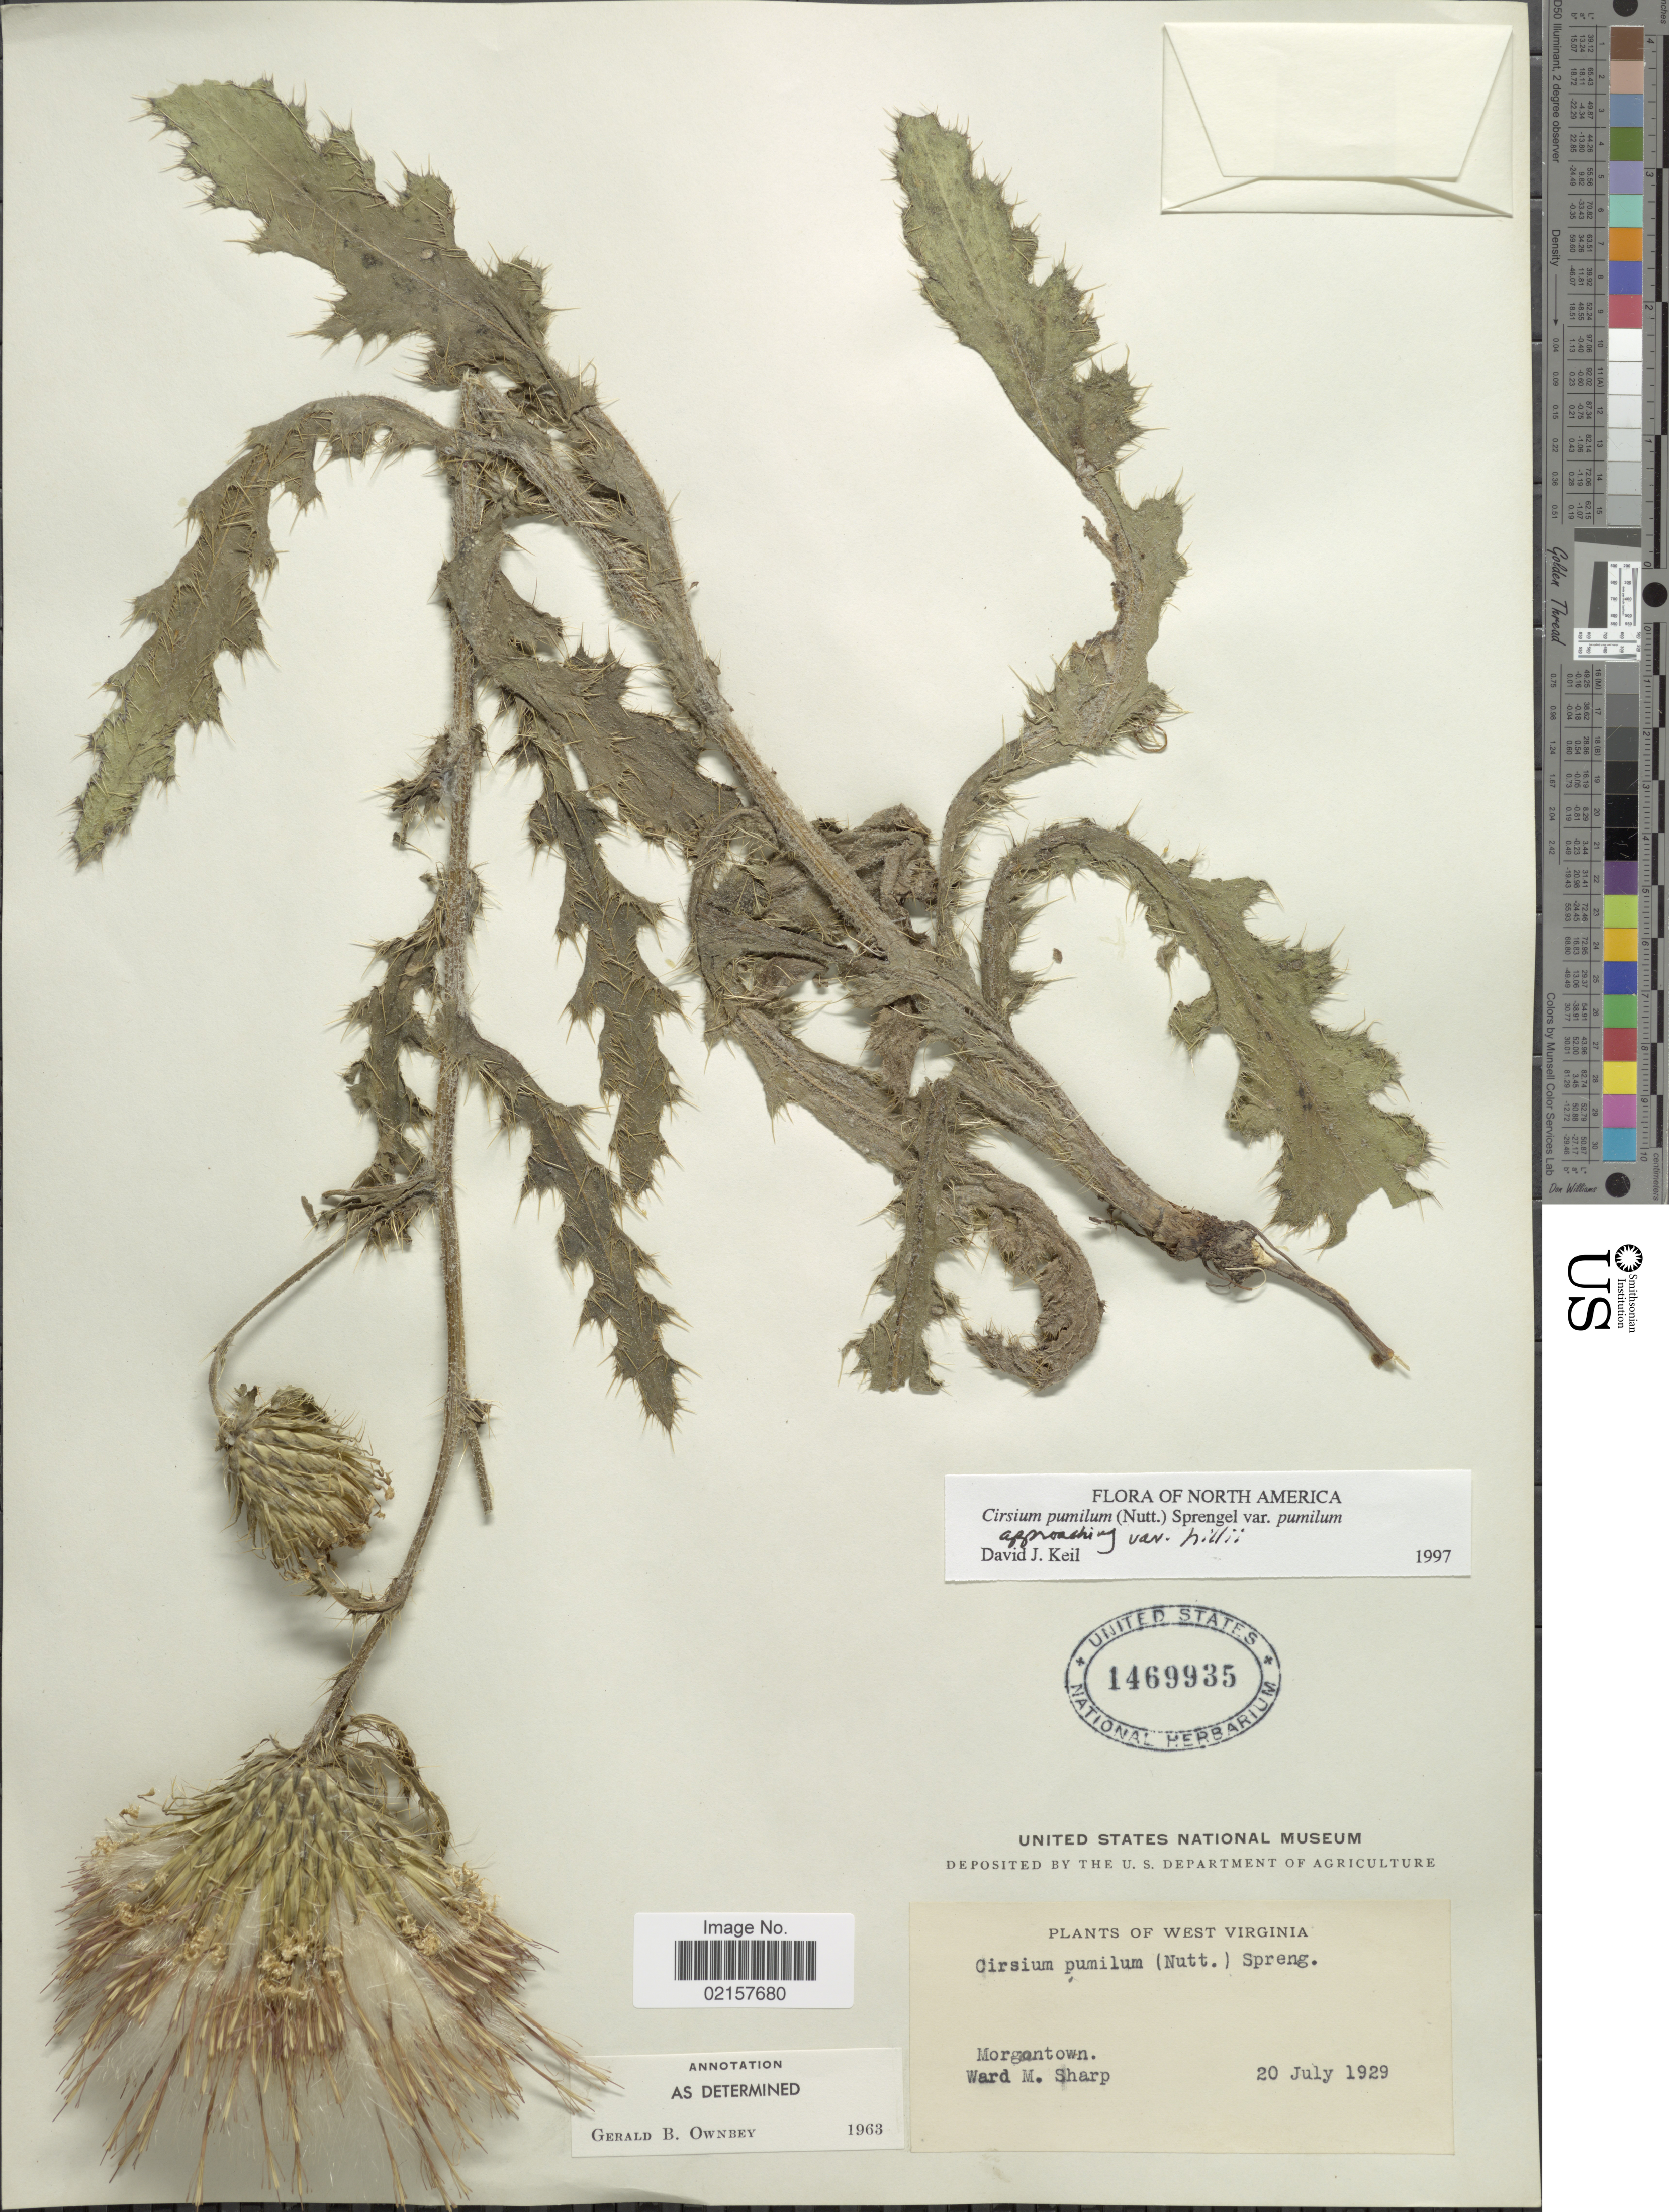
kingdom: Plantae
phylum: Tracheophyta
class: Magnoliopsida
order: Asterales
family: Asteraceae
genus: Cirsium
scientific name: Cirsium pumilum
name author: (Nutt.) Spreng.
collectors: W. M. Sharp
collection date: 1929-07-20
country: United States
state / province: West Virginia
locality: Morgantown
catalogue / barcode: US 1469935